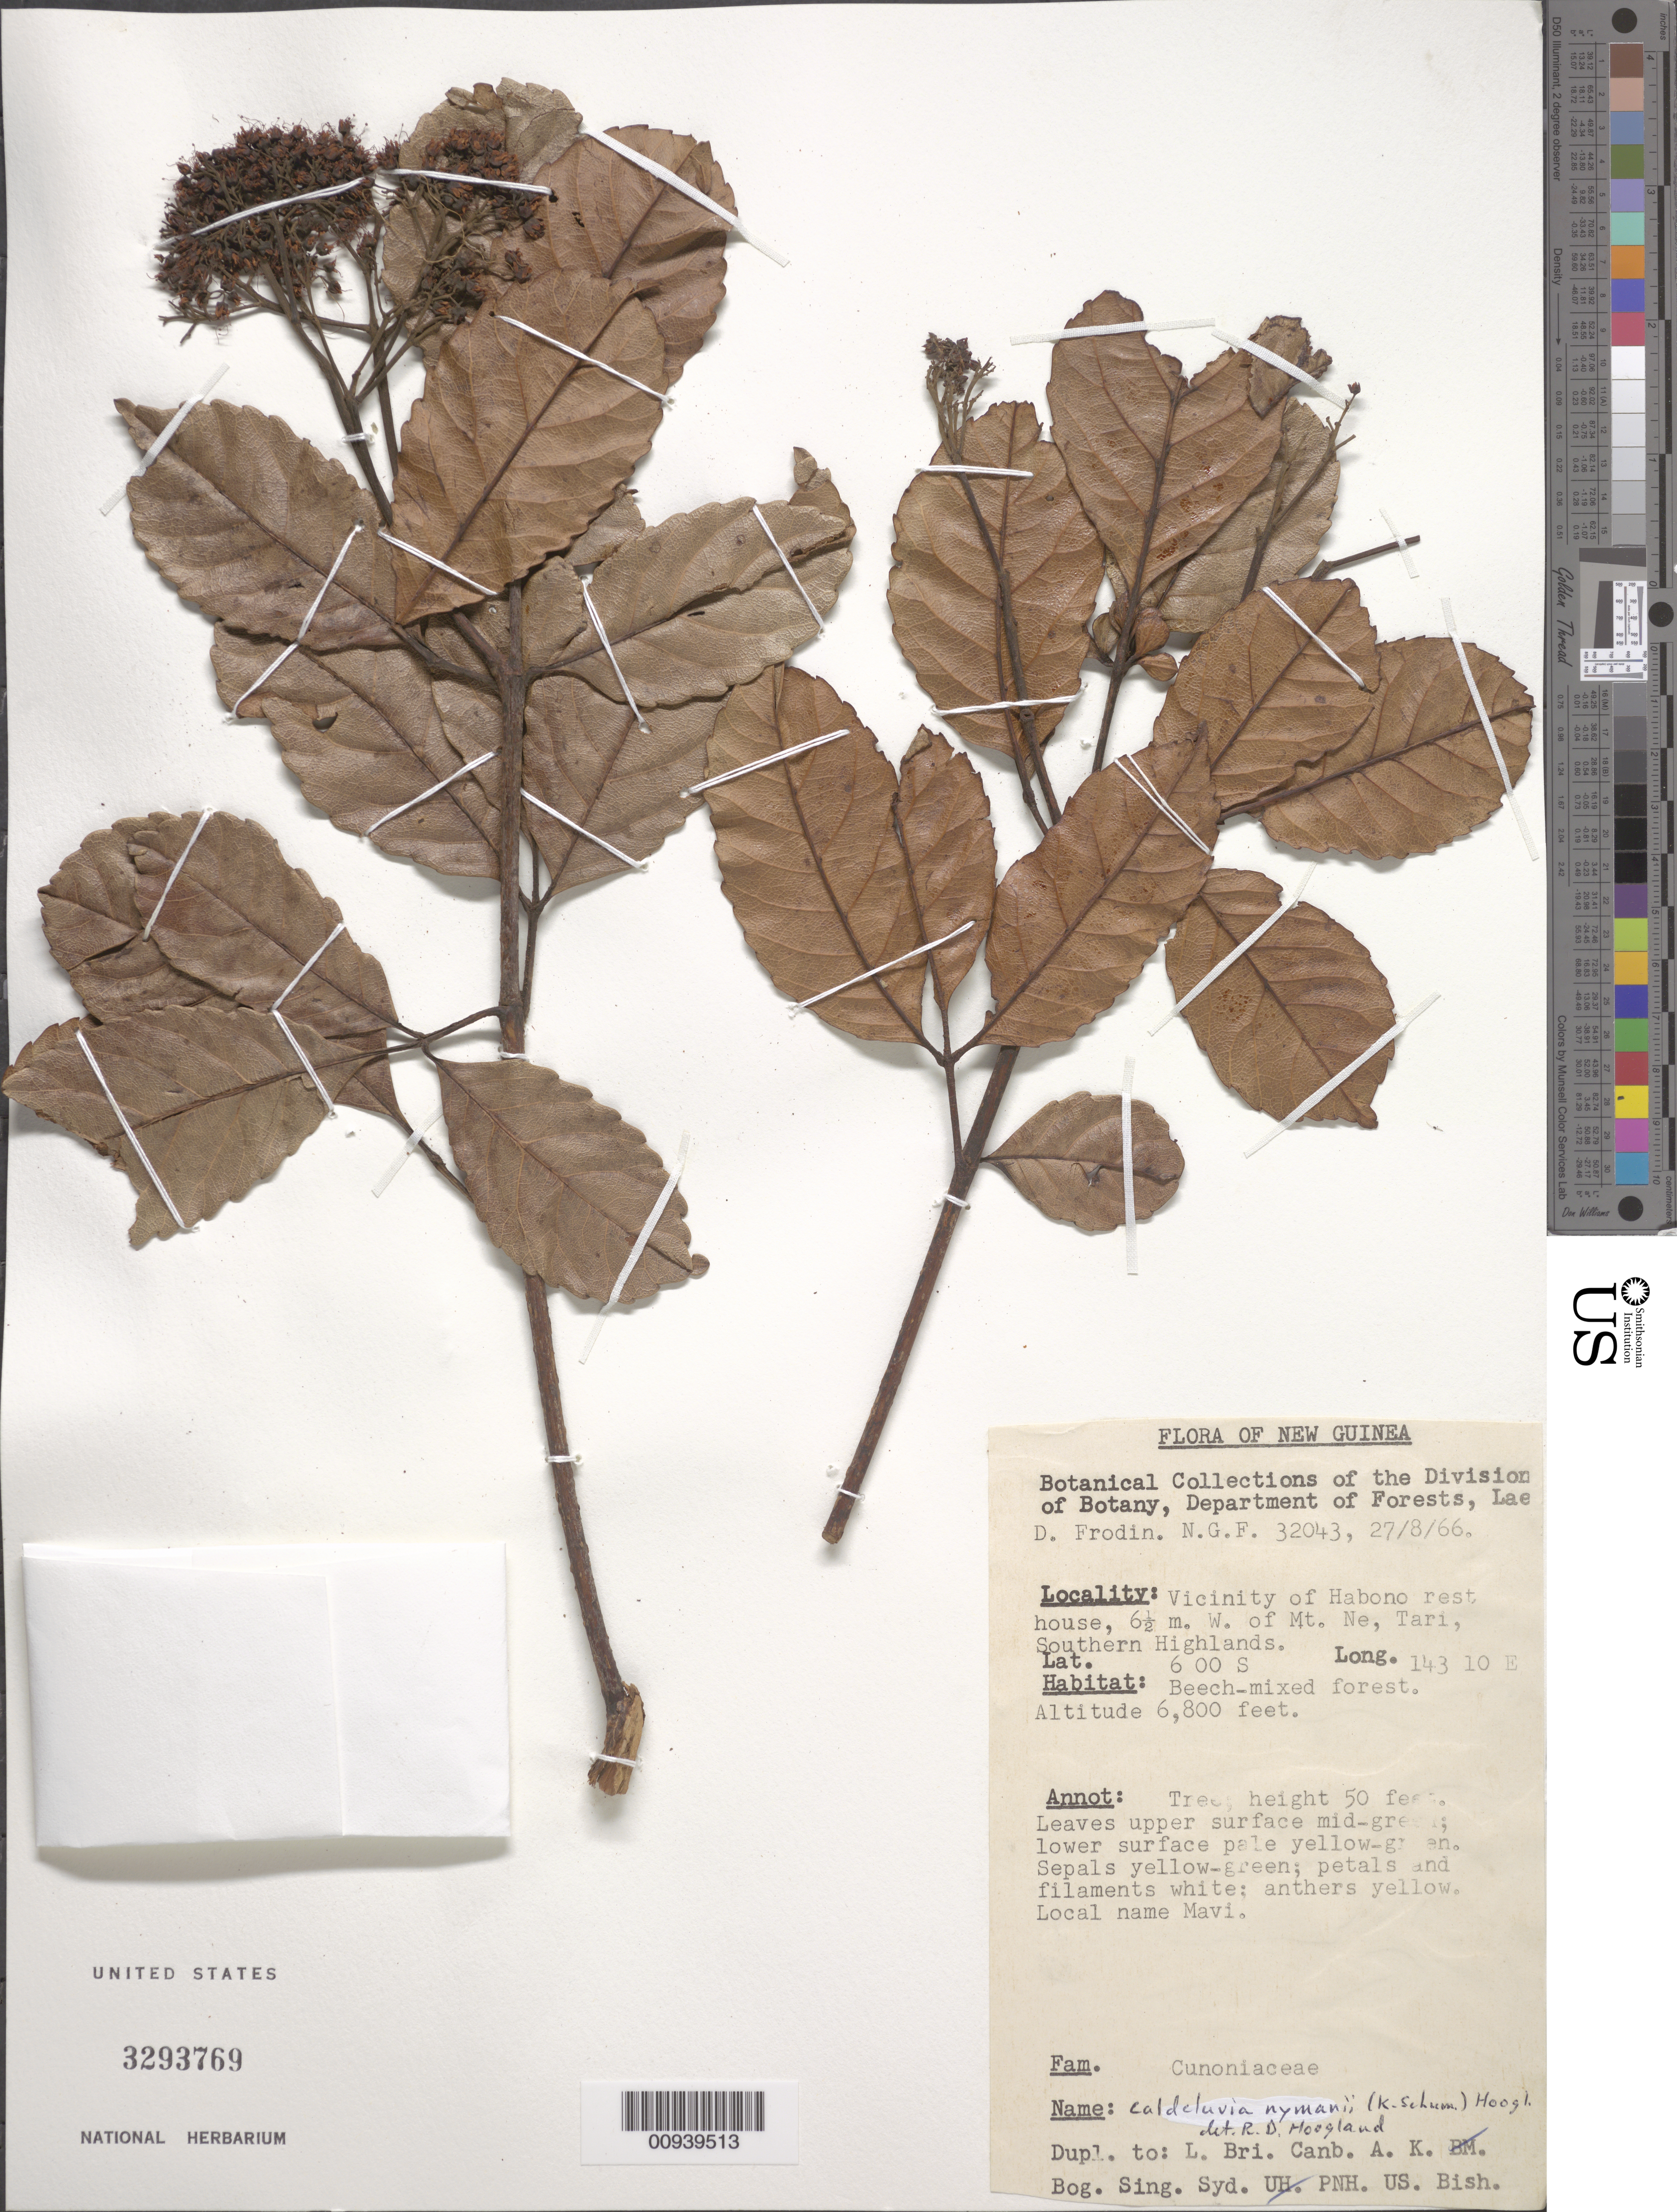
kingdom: Plantae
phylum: Tracheophyta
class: Magnoliopsida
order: Oxalidales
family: Cunoniaceae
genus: Opocunonia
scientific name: Opocunonia nymanii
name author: (K. Schum.) Schltr.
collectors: D. G. Frodin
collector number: NGF 32043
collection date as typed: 27 Aug 1966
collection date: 1966-08-27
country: Papua New Guinea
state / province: Southern Highlands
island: New Guinea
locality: Tari, 6.5 m. W. of Mt. Ne, Vicinity of Habono rest house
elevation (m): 2073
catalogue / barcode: US 3293769